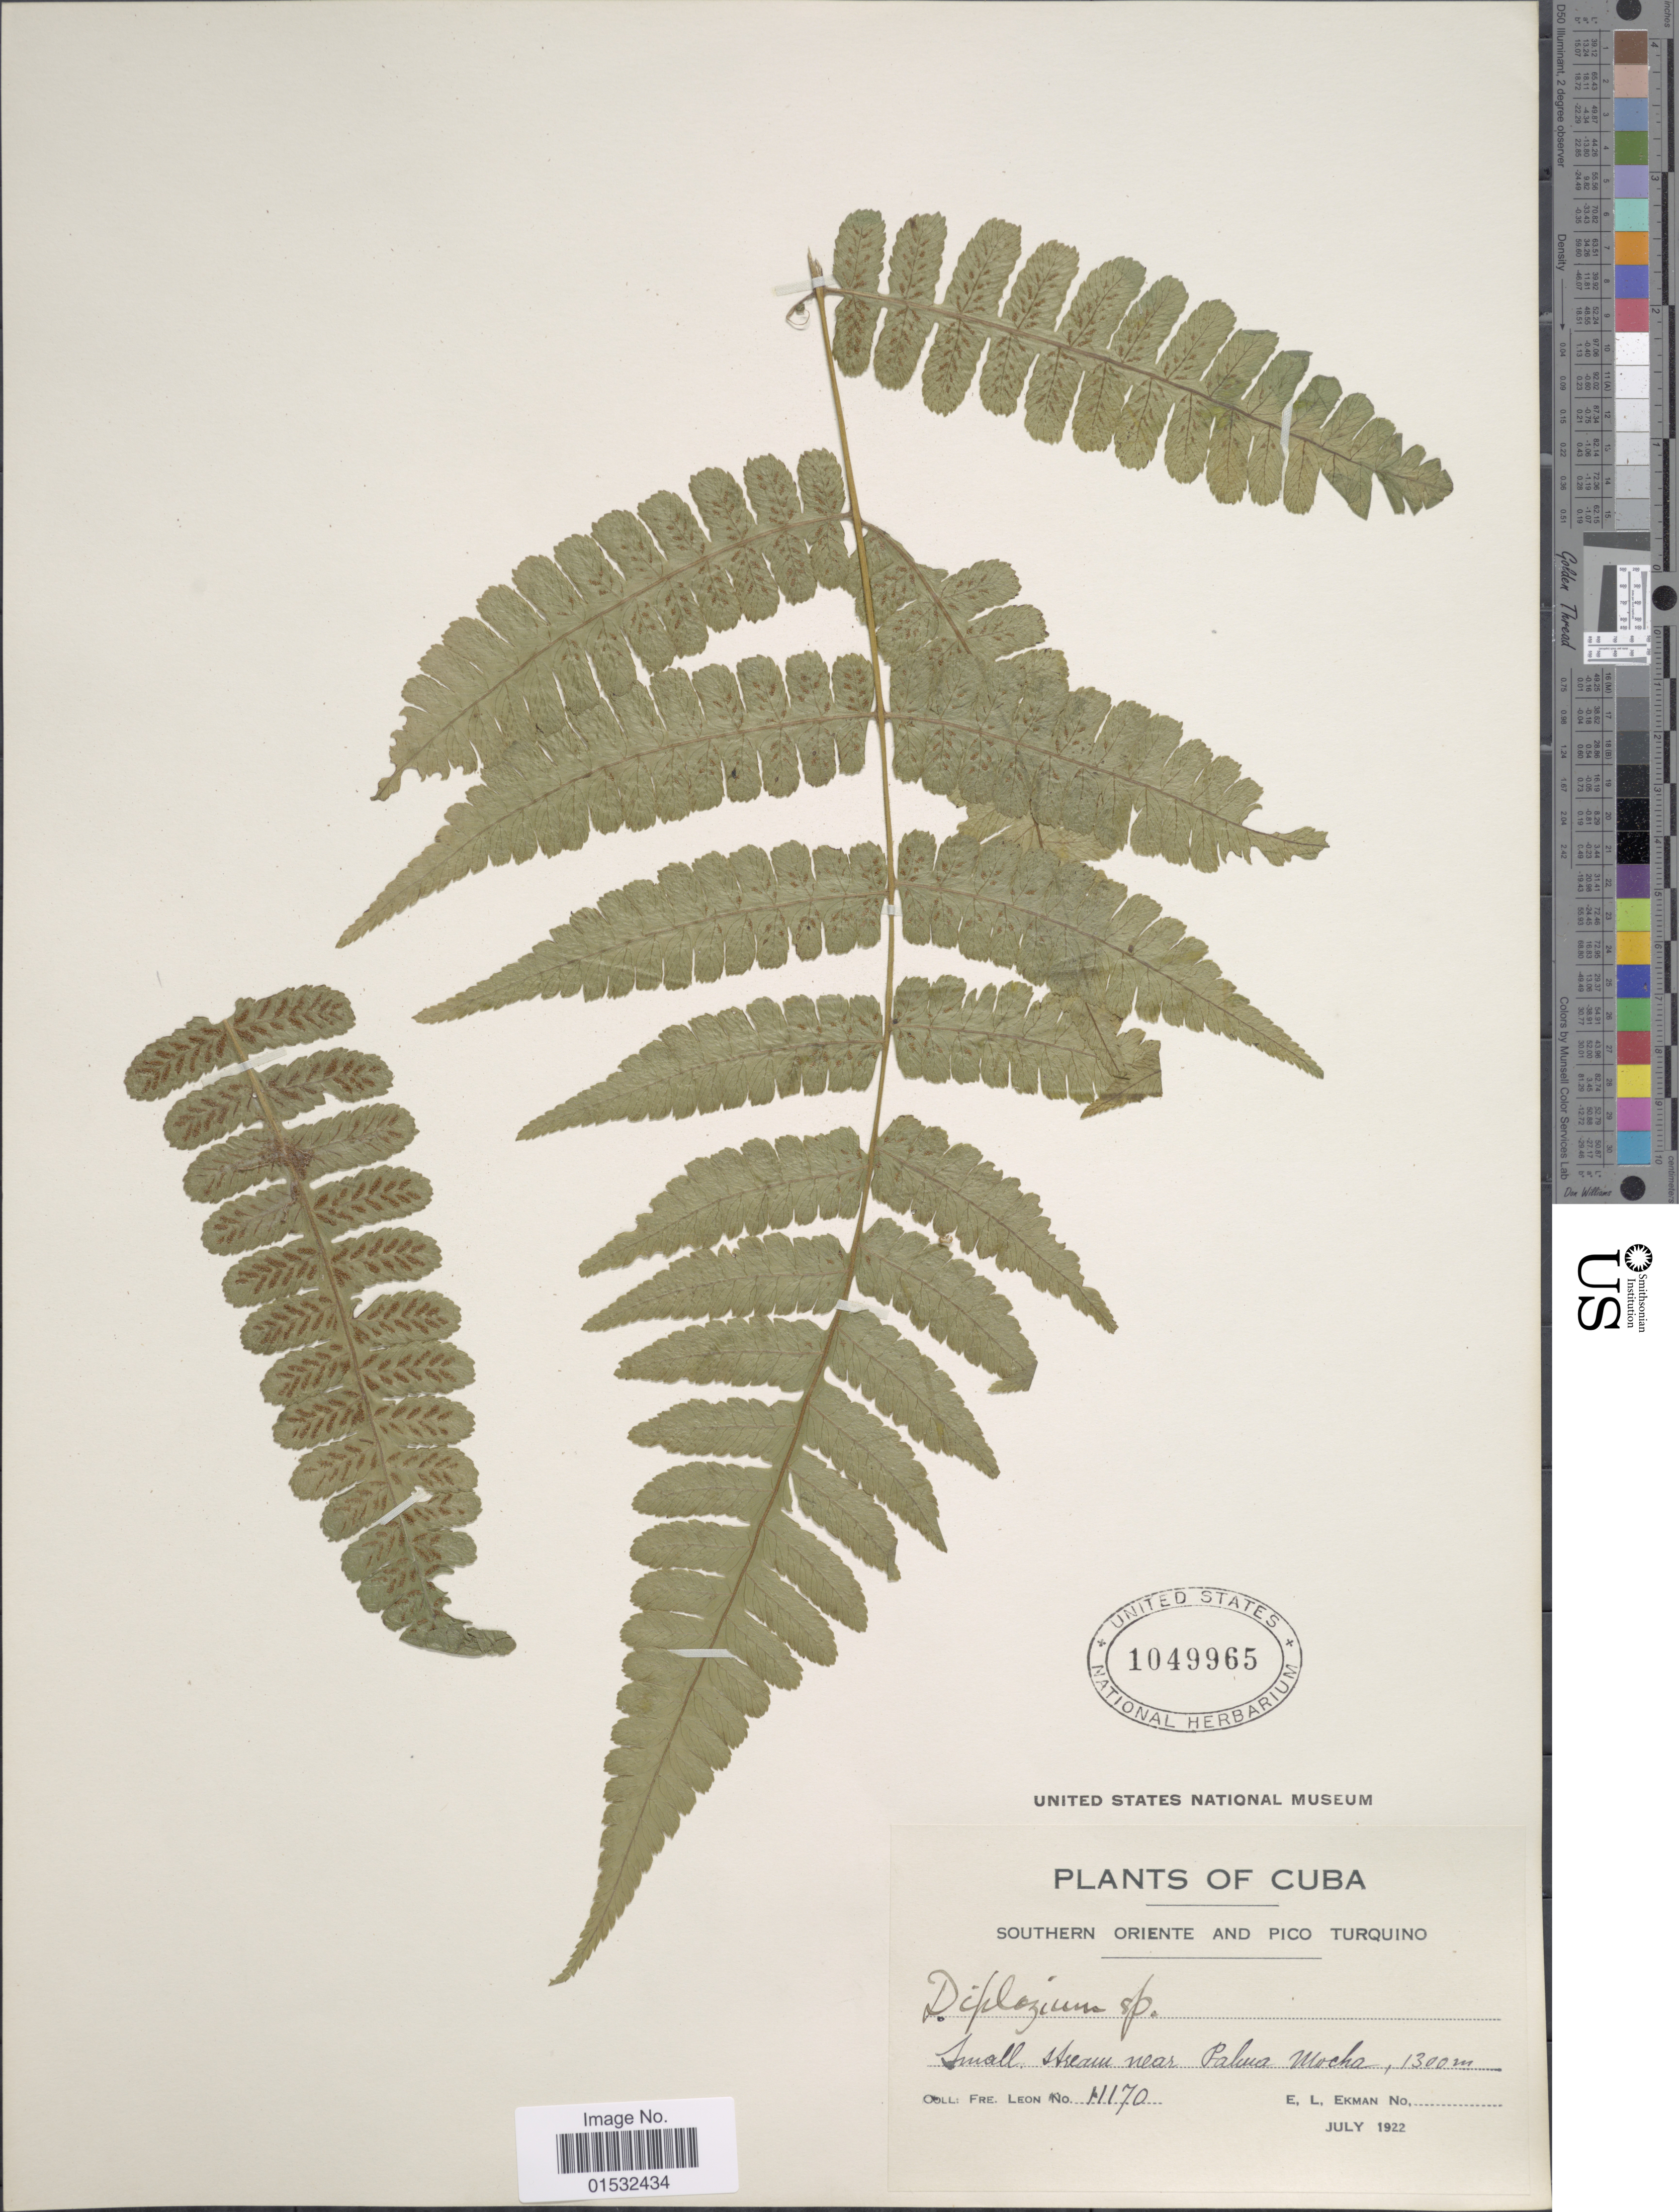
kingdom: Plantae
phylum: Tracheophyta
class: Polypodiopsida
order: Polypodiales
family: Athyriaceae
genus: Diplazium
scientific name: Diplazium striatum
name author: (L.) C. Presl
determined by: Sánchez, C.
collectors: Bro. León & E. L. Ekman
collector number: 11170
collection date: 1922-07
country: Cuba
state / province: Santiago de Cuba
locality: Southern Oriente and Pico Turquino. Small stream near Palma Mocha.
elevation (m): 1300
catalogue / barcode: US 1049965